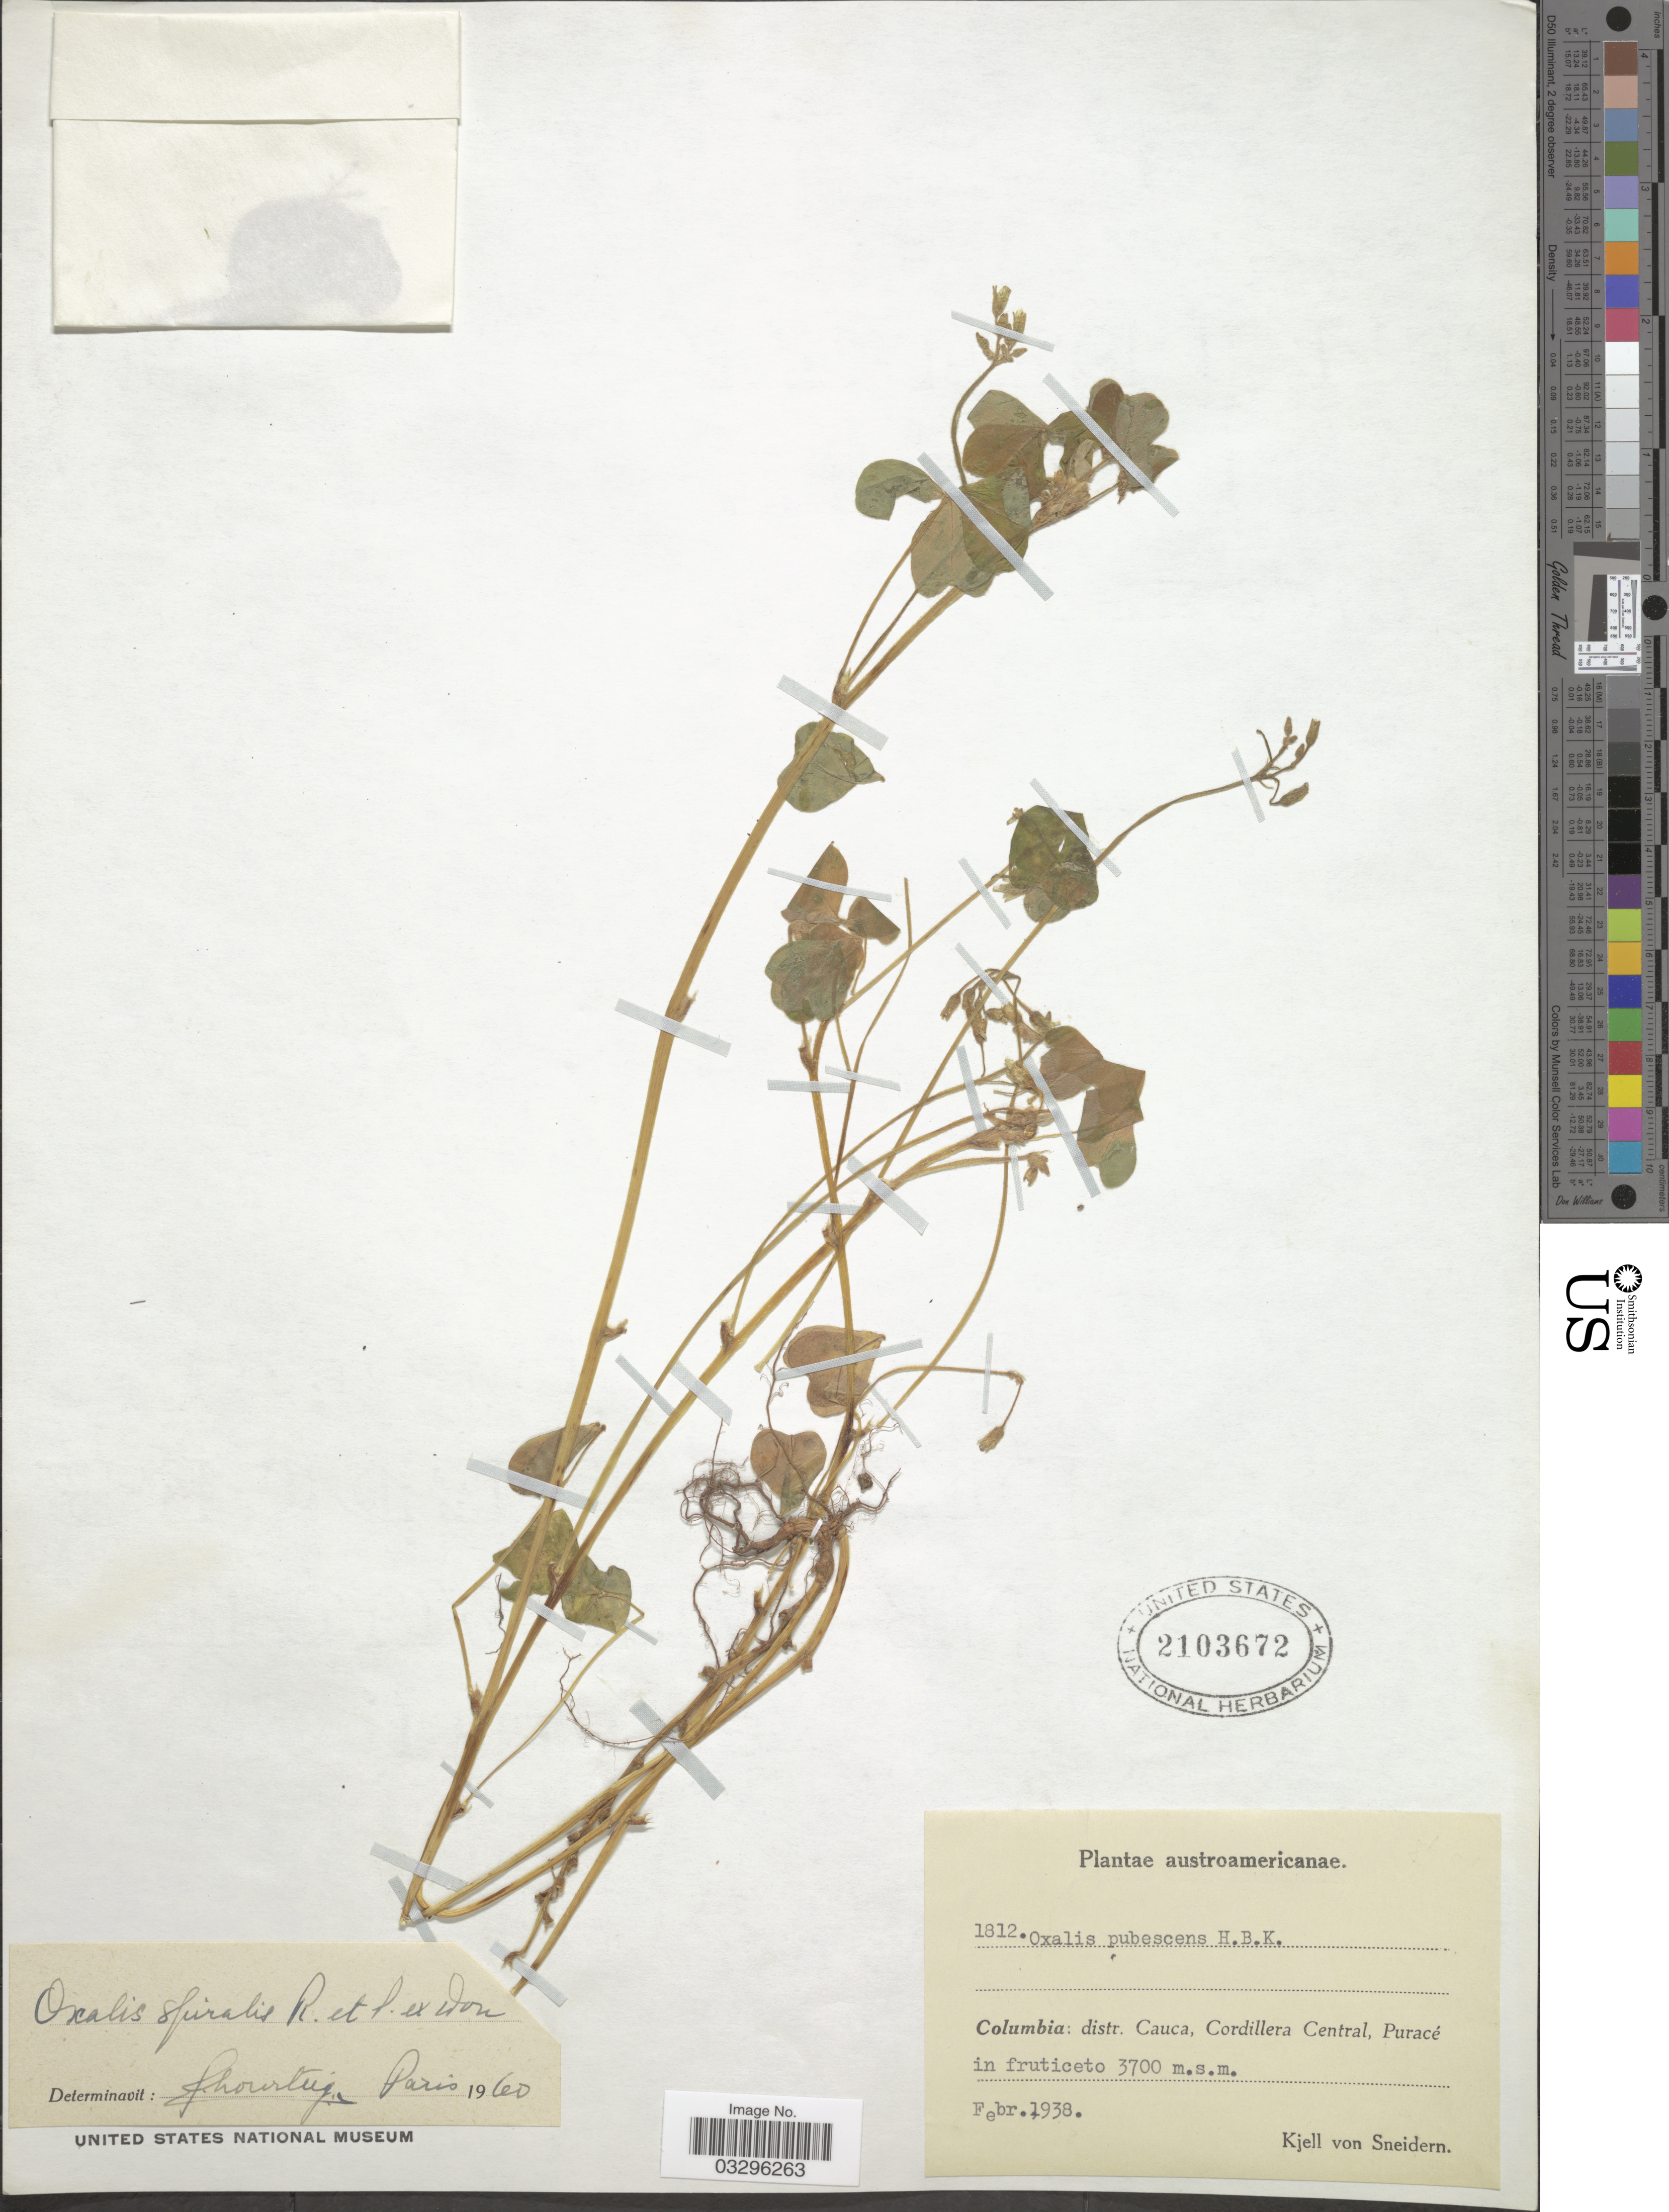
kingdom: Plantae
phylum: Tracheophyta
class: Magnoliopsida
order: Oxalidales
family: Oxalidaceae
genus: Oxalis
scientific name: Oxalis spiralis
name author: Ruiz & Pav. ex G. Don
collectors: K. von Sneidern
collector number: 1812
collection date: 1938-02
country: Colombia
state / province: Cauca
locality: Distr. Cauca, Cordillera Central, Puracé.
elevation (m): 3700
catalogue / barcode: US 2103672